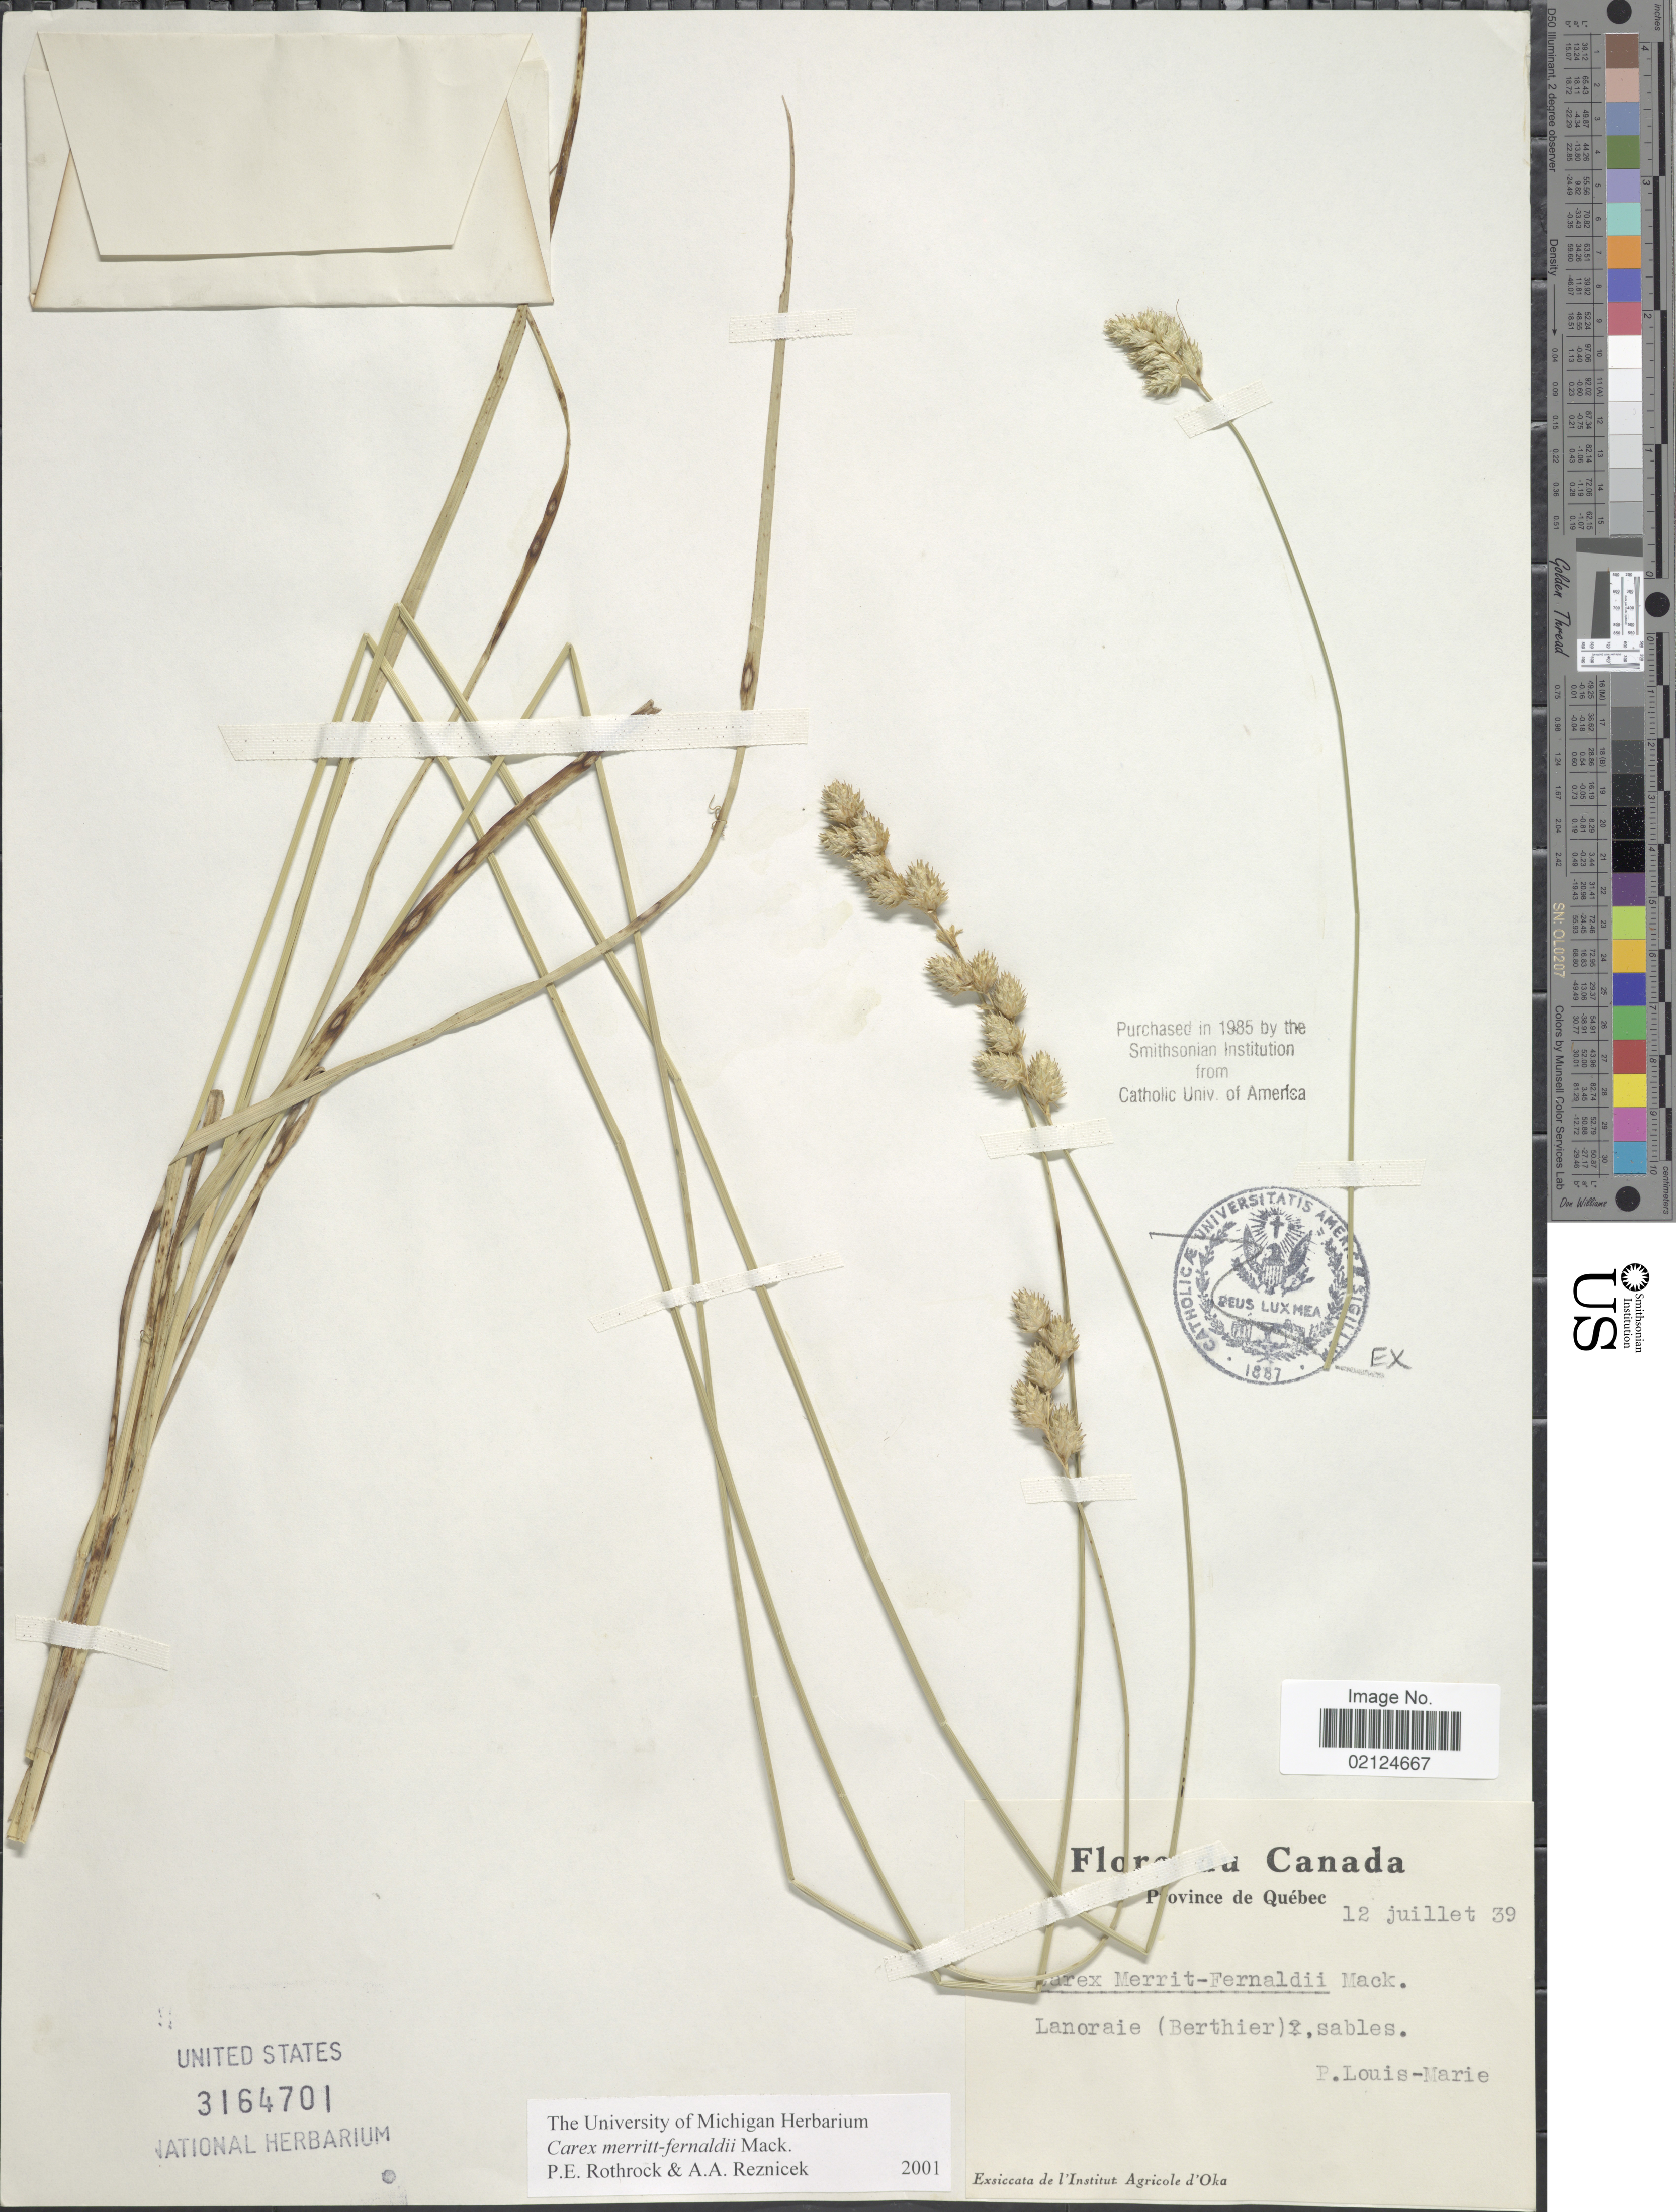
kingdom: Plantae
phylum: Tracheophyta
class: Liliopsida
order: Poales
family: Cyperaceae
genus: Carex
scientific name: Carex merritt-fernaldii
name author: Mack.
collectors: L.-M. LaLonde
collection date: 1939-07-12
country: Canada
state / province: Quebec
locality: Lanoraie (Berthier), sables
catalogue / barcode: US 3164701